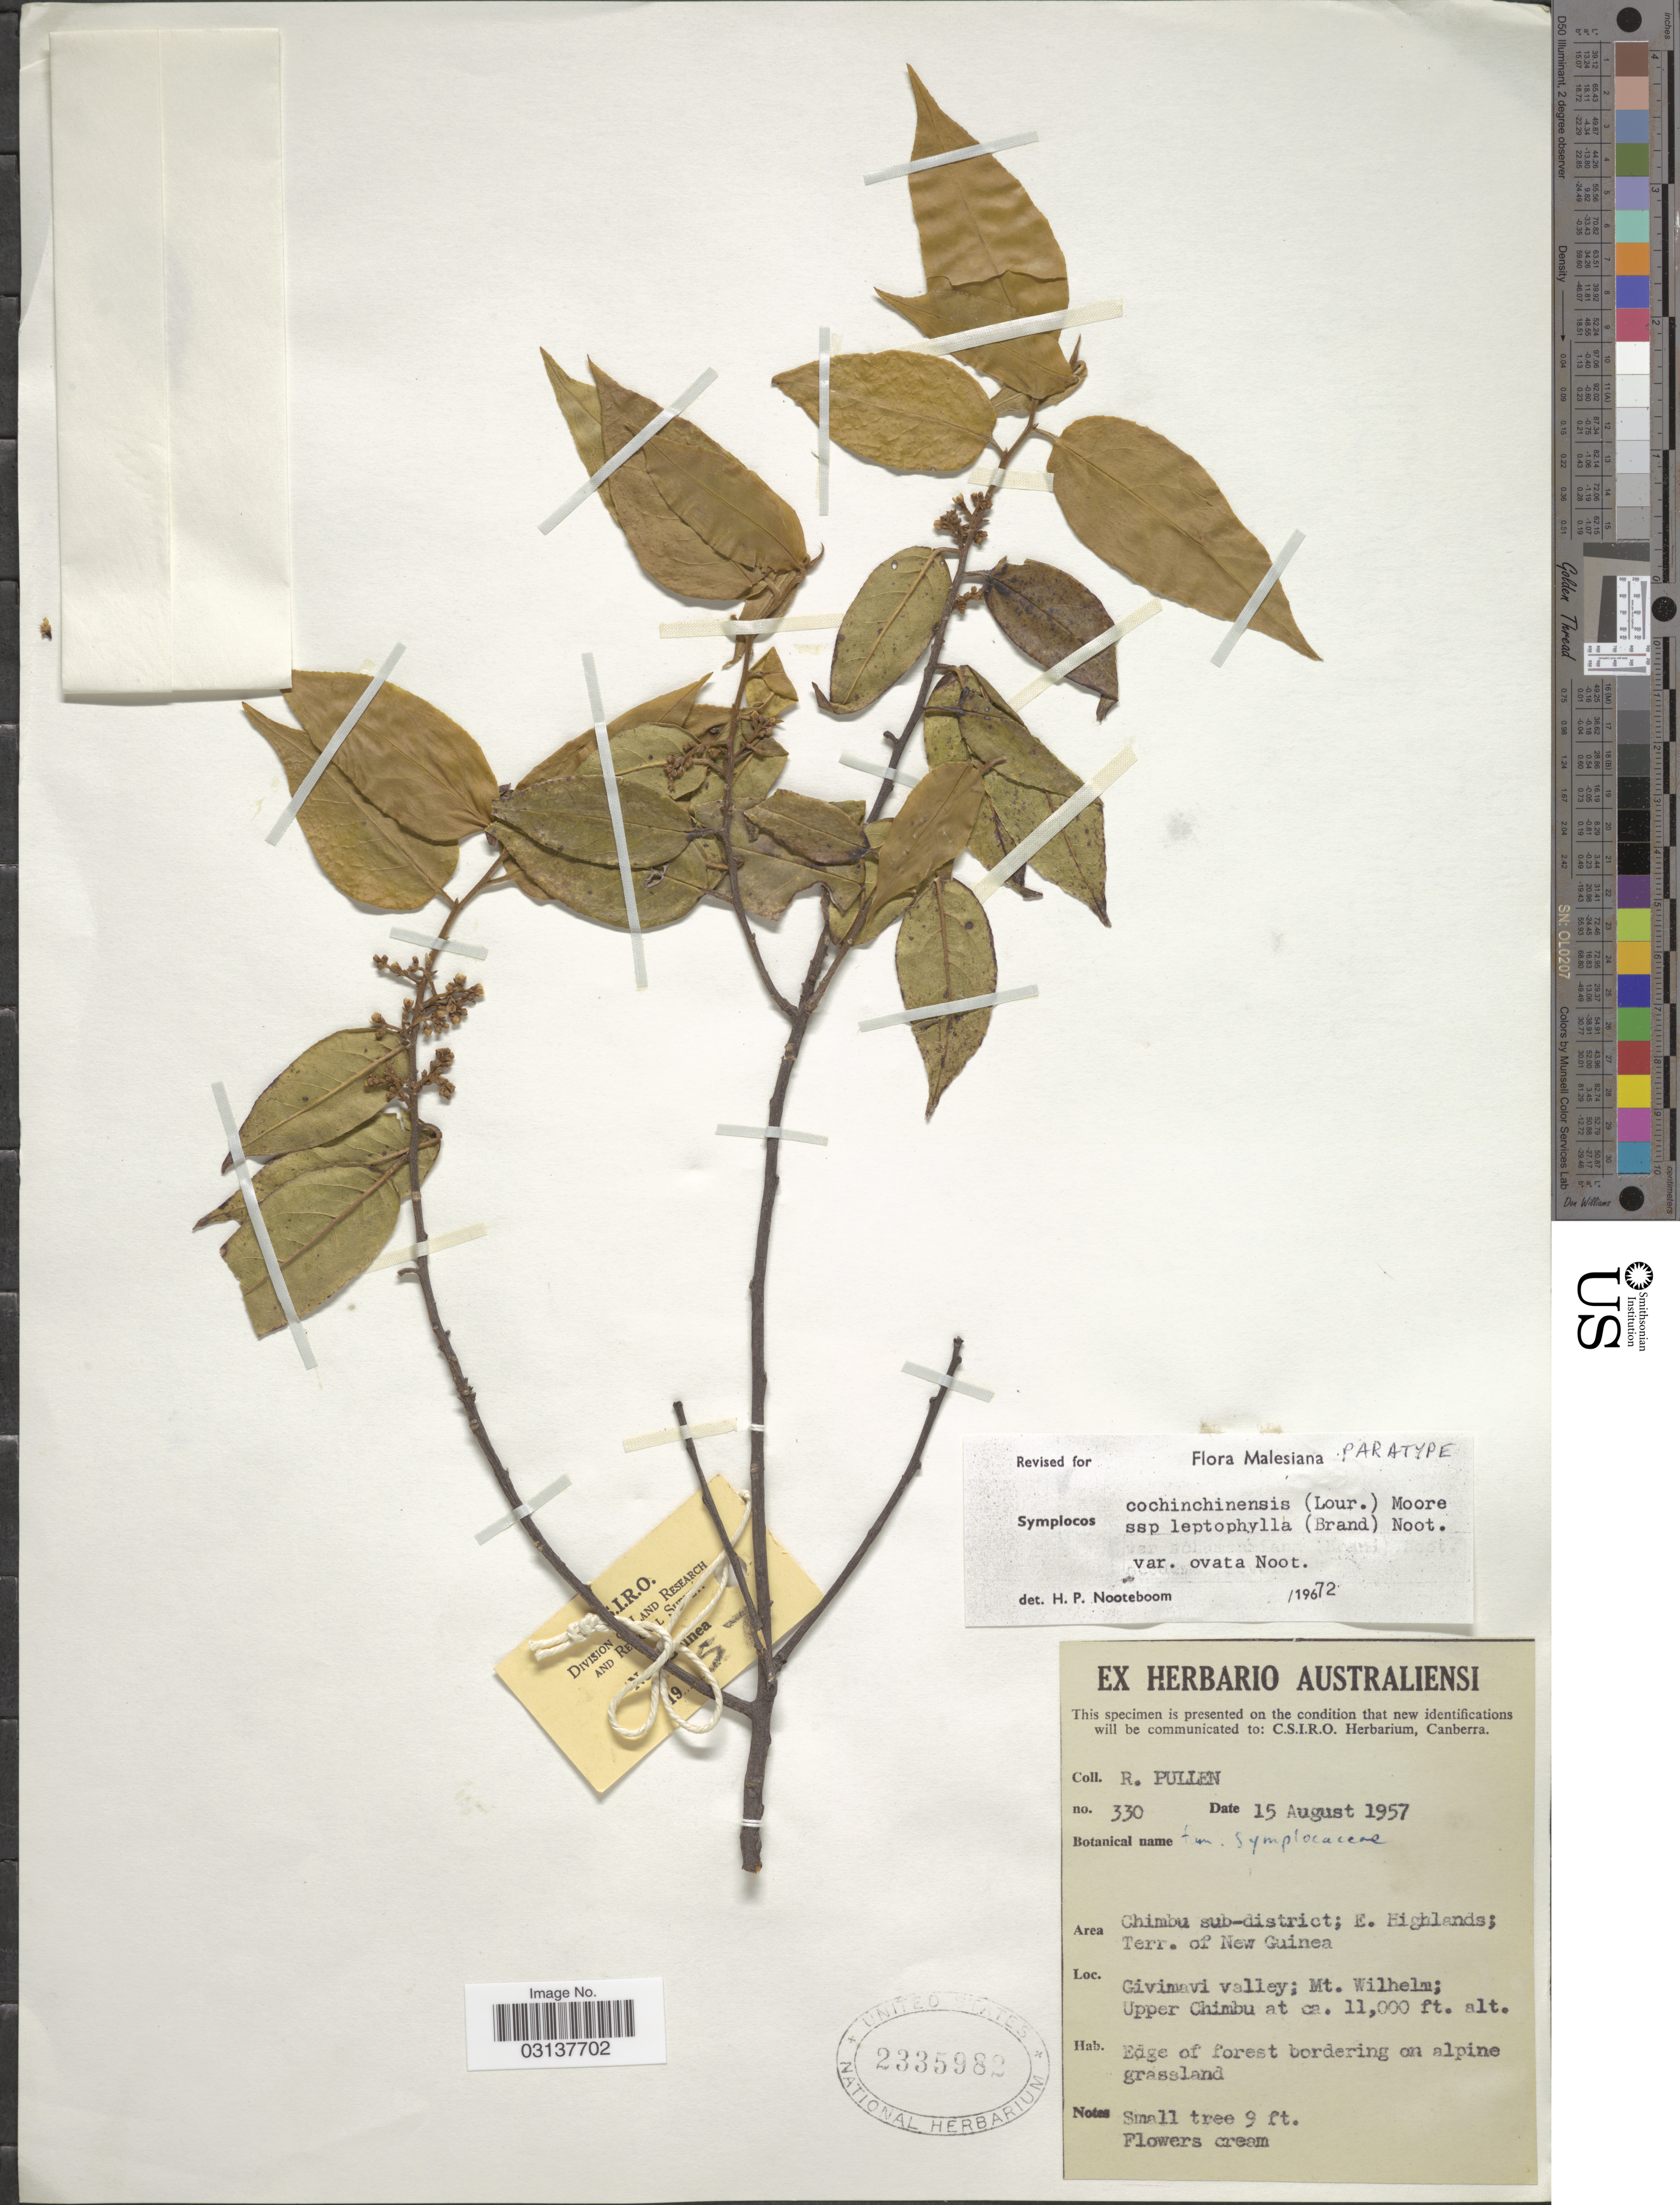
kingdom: Plantae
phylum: Tracheophyta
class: Magnoliopsida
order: Ericales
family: Symplocaceae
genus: Symplocos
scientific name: Symplocos cochinchinensis var. ovata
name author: Noot.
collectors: R. Pullen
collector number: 330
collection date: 1957-08-15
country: Papua New Guinea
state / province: Chimbu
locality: Area Chimbu sub-district; E. Highlands; Terr. of New Guinea, Givimavi valley; Mt. Wilhelm; Upper Chimbu.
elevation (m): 3353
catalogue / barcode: US 2335982